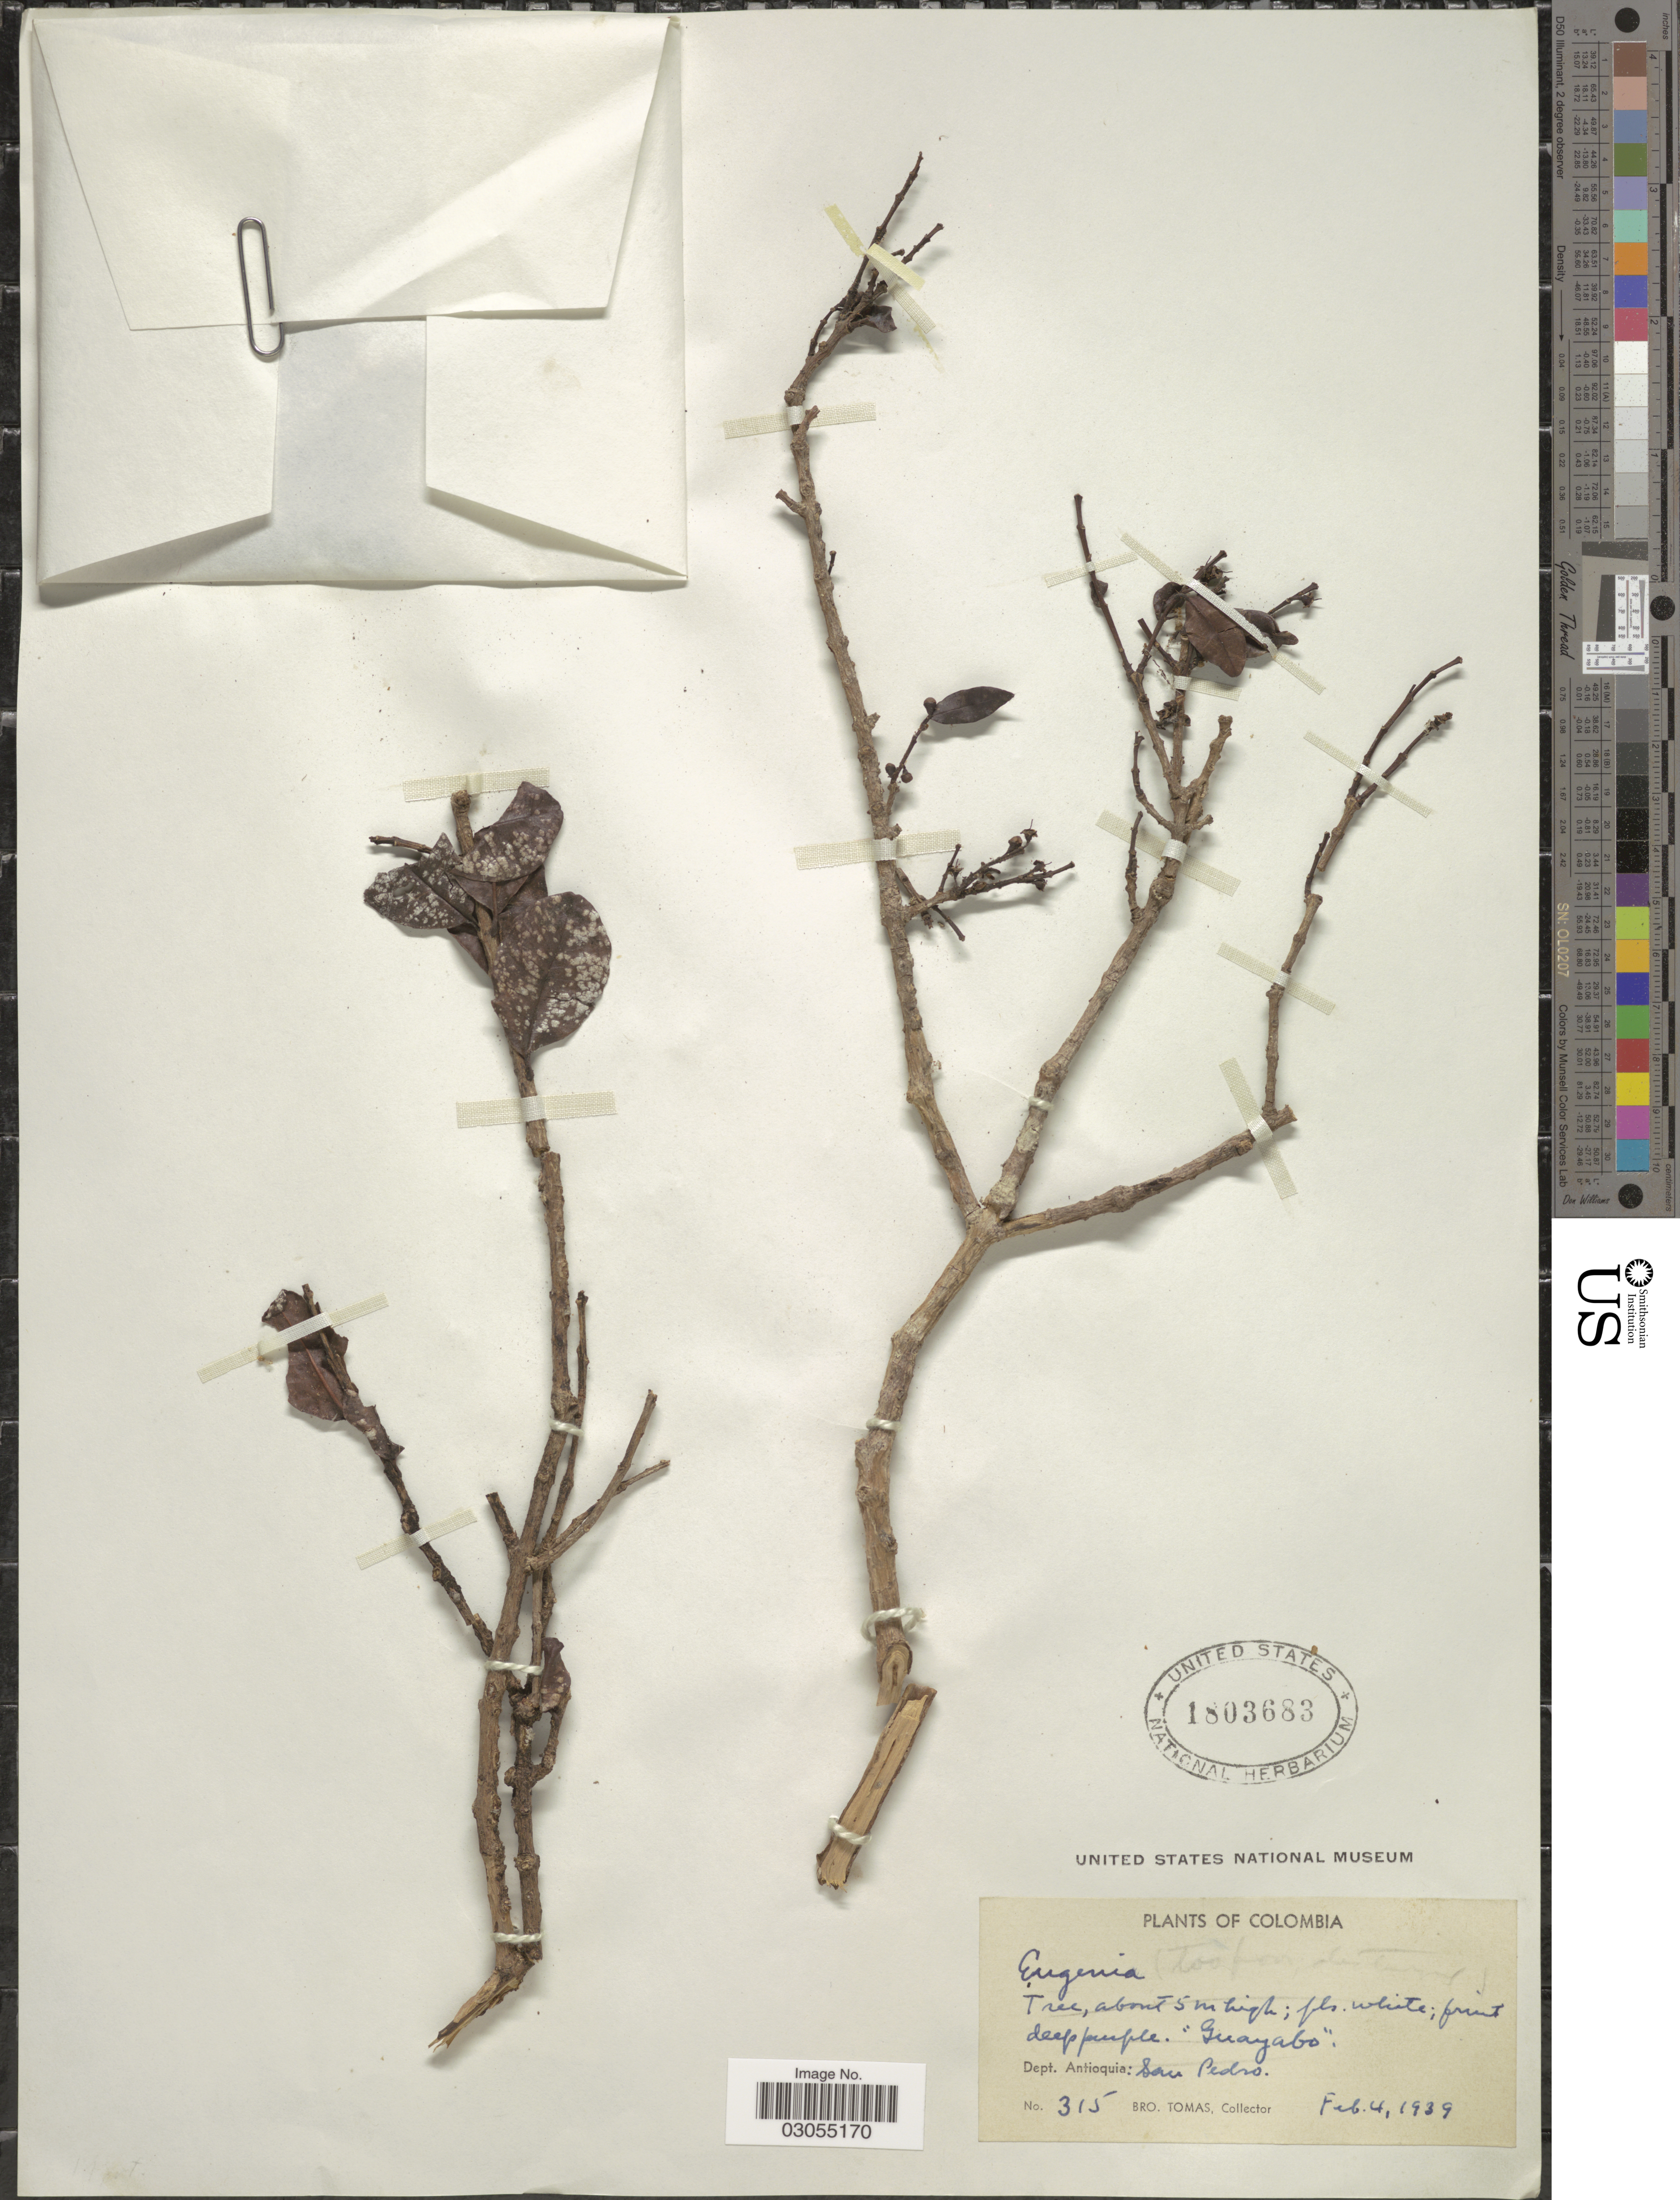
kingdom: Plantae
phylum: Tracheophyta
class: Magnoliopsida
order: Myrtales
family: Myrtaceae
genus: Eugenia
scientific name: Eugenia sp.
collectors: B. Tomas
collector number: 315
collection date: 1939-02-04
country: Colombia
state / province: Antioquia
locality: Dept. Antioquia: San Pedro.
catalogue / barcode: US 1803683